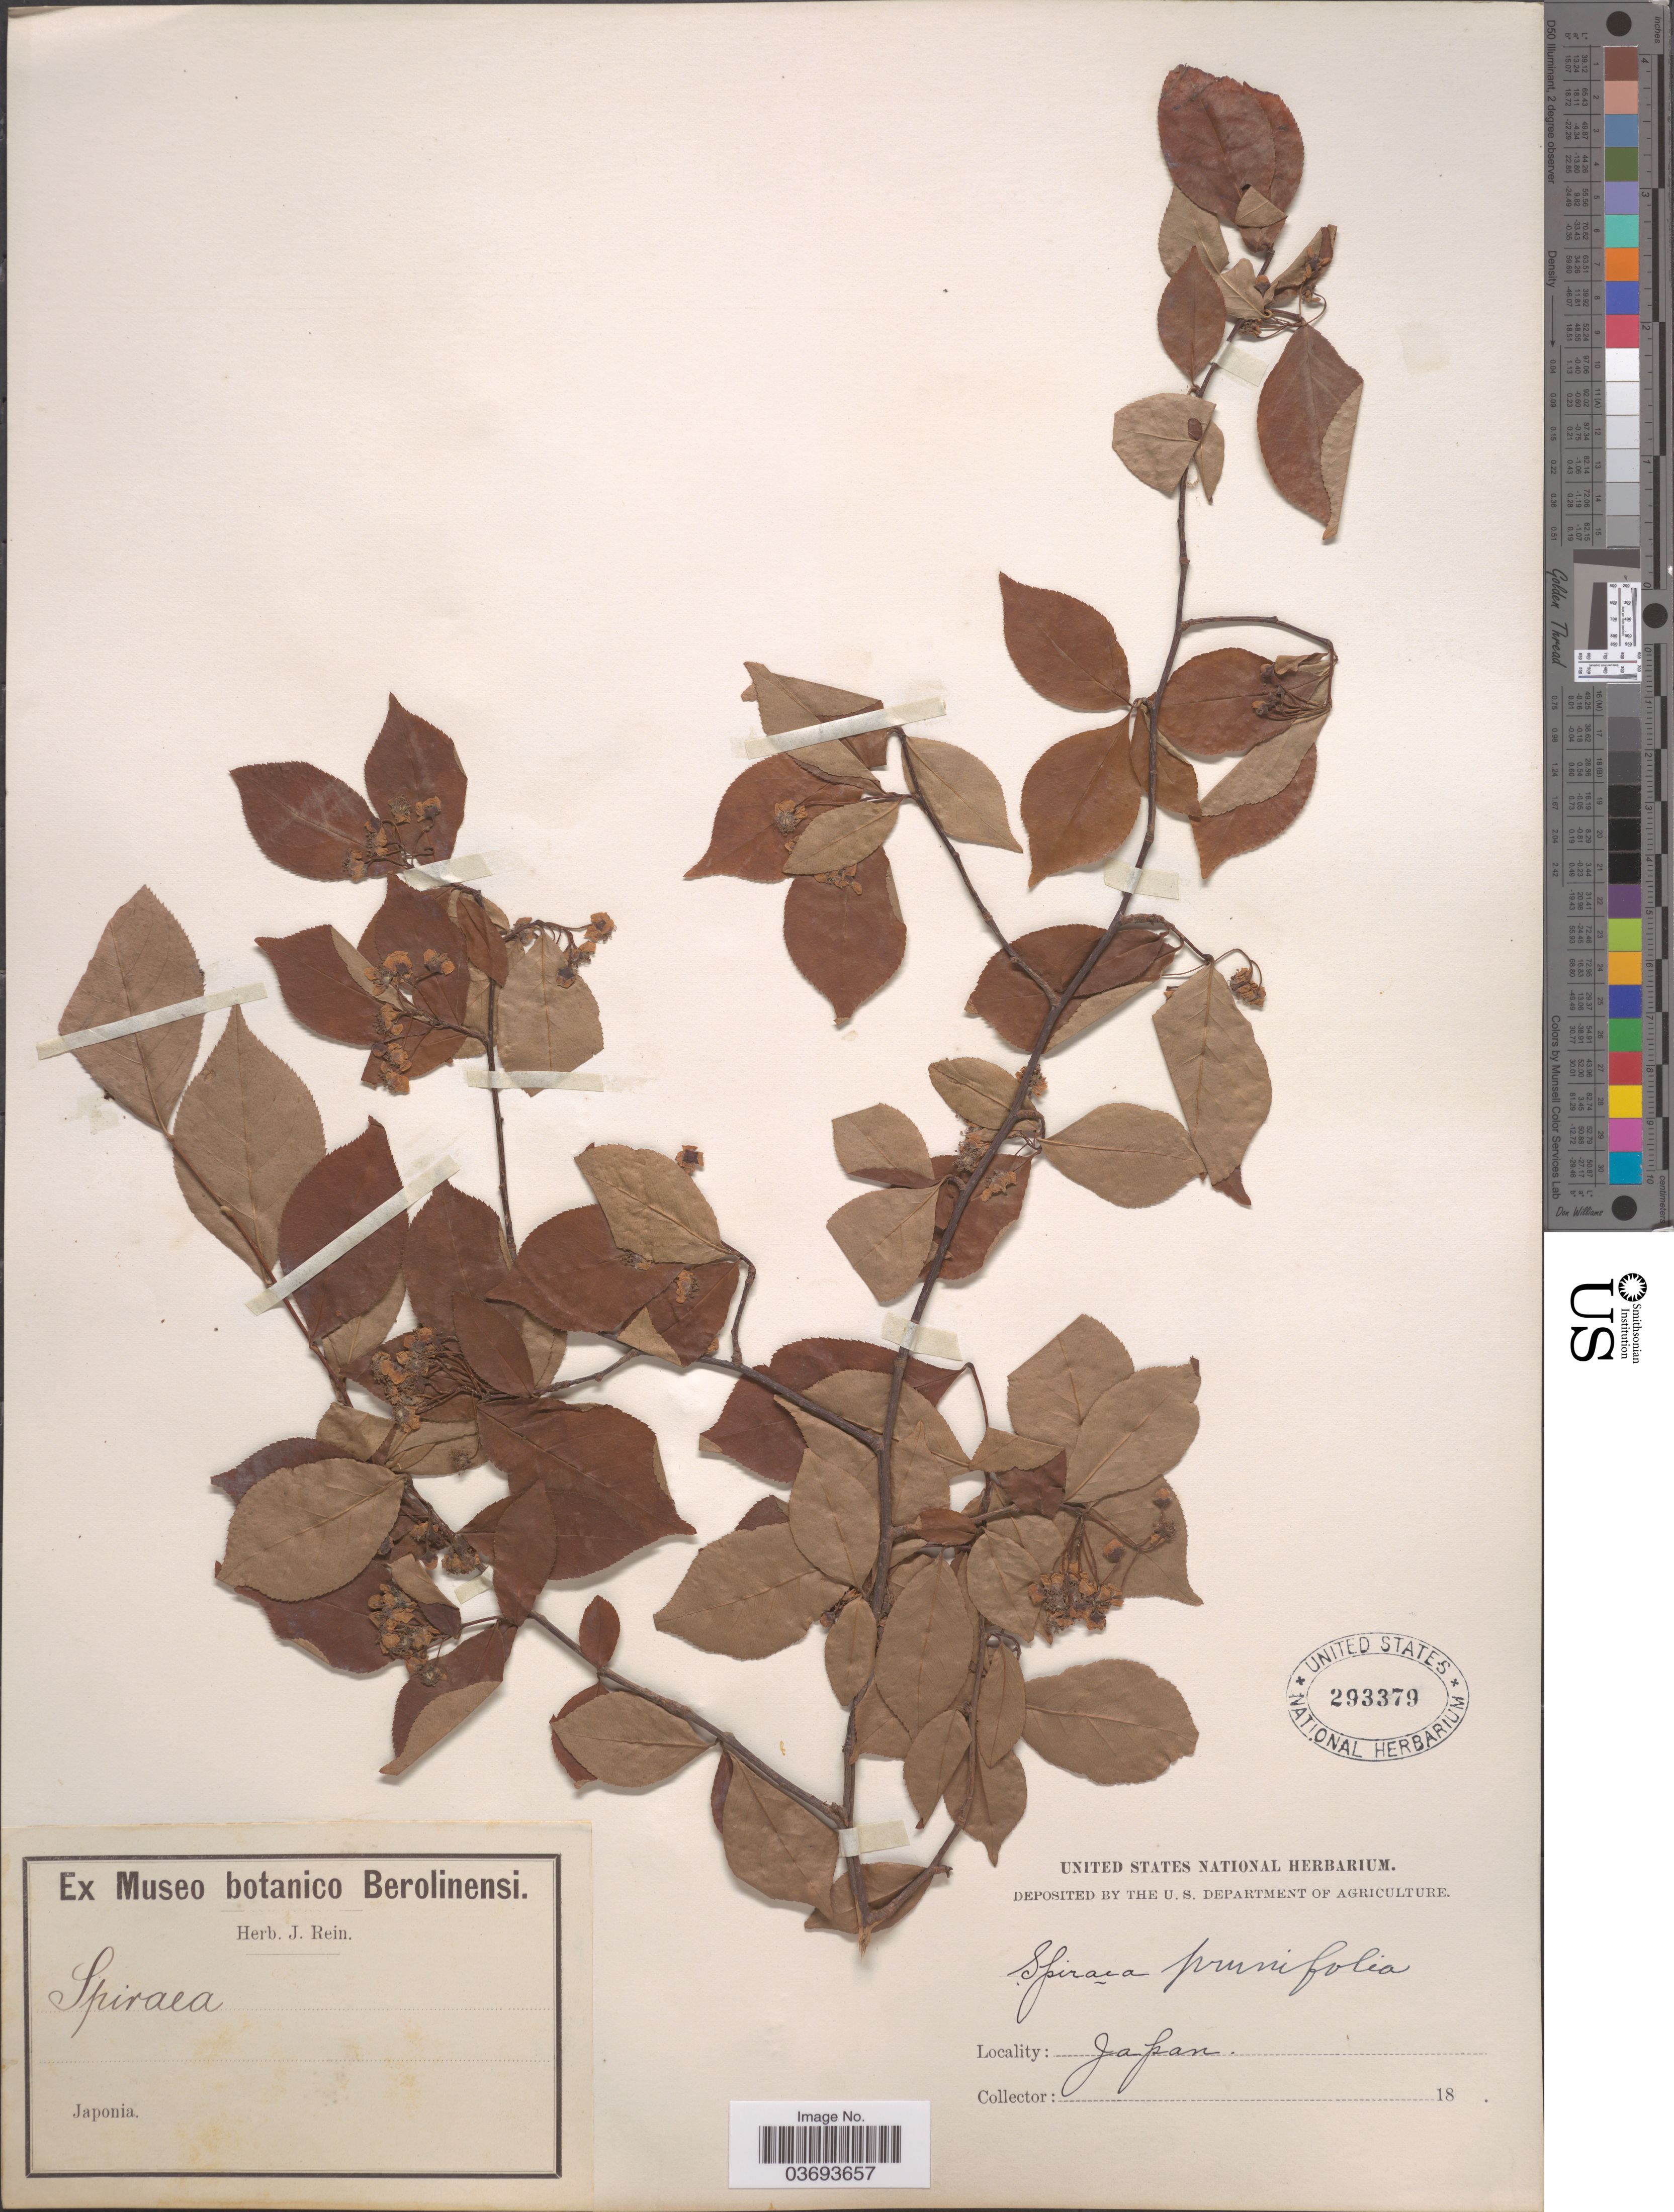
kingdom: Plantae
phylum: Tracheophyta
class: Magnoliopsida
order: Rosales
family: Rosaceae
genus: Spiraea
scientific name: Spiraea prunifolia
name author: Siebold & Zucc.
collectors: ex herb. J. Rein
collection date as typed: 18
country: Japan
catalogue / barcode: US 293379